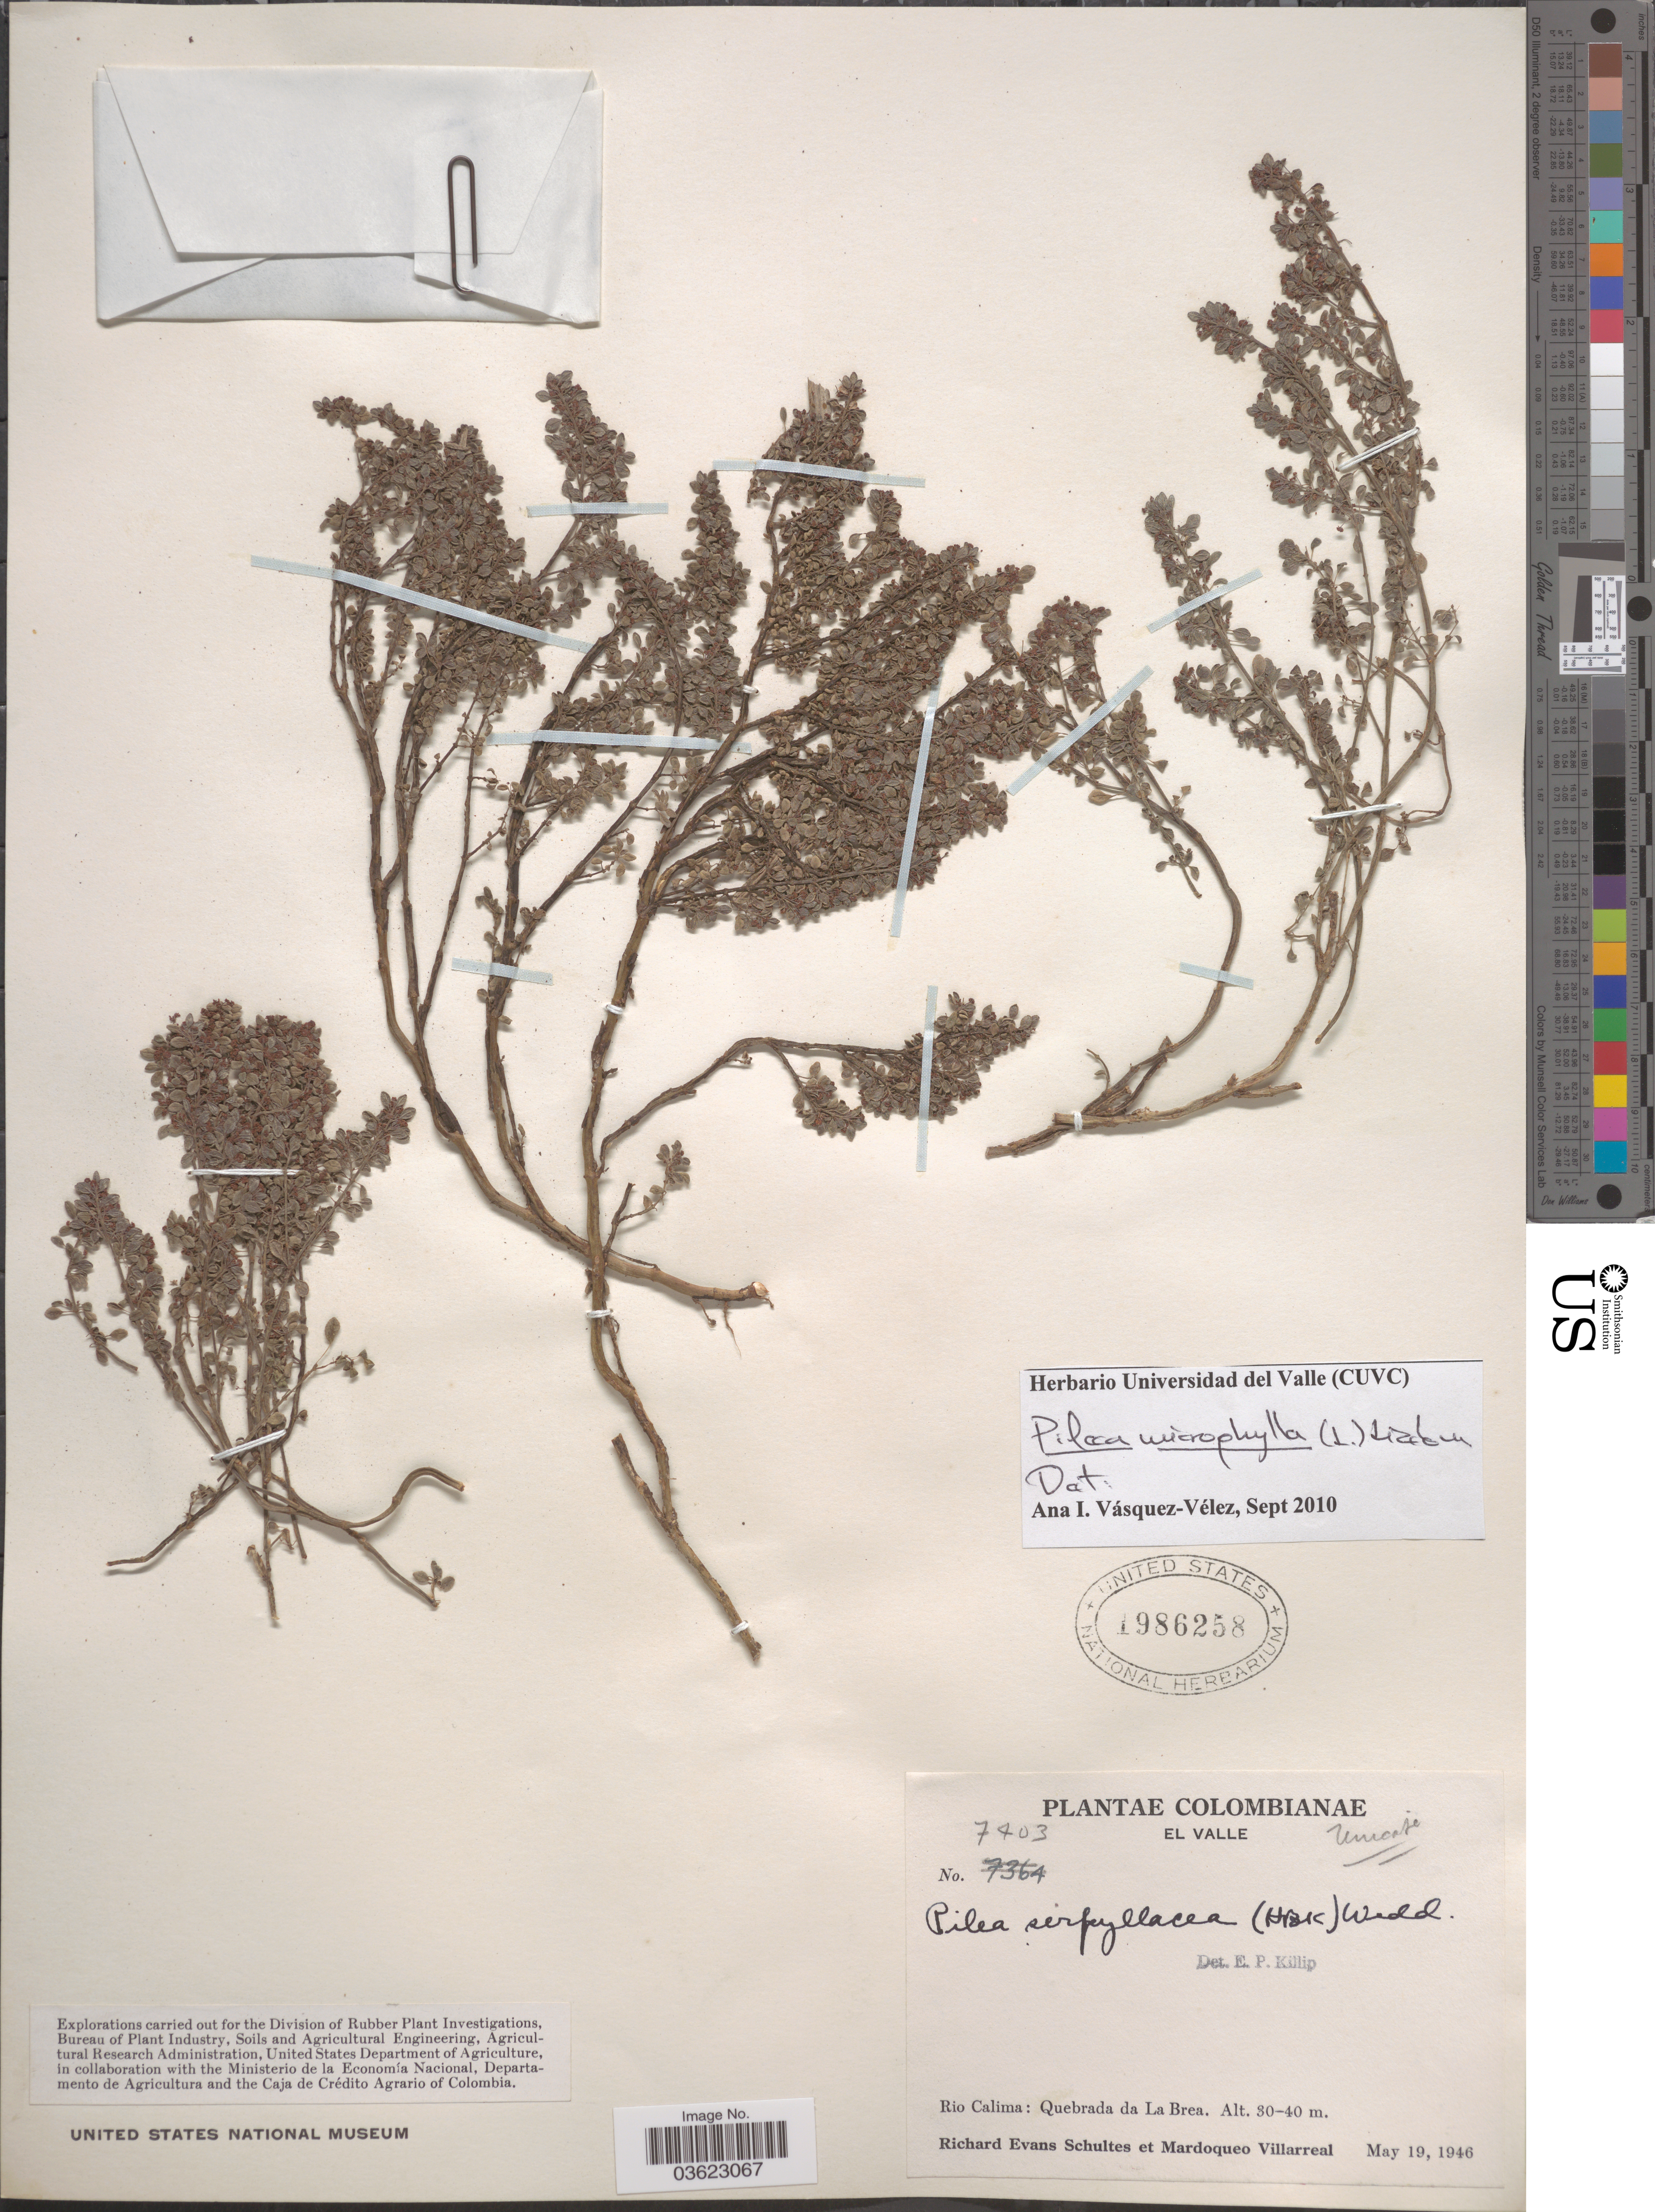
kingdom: Plantae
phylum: Tracheophyta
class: Magnoliopsida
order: Rosales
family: Urticaceae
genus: Pilea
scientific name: Pilea microphylla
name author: (L.) Liebm.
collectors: R. E. Schultes & M. Villarreal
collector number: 7403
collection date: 1946-05-19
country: Colombia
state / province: Valle del Cauca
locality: El Valle. Rio Calima: Quebrada da La Brea.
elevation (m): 30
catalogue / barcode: US 1986258